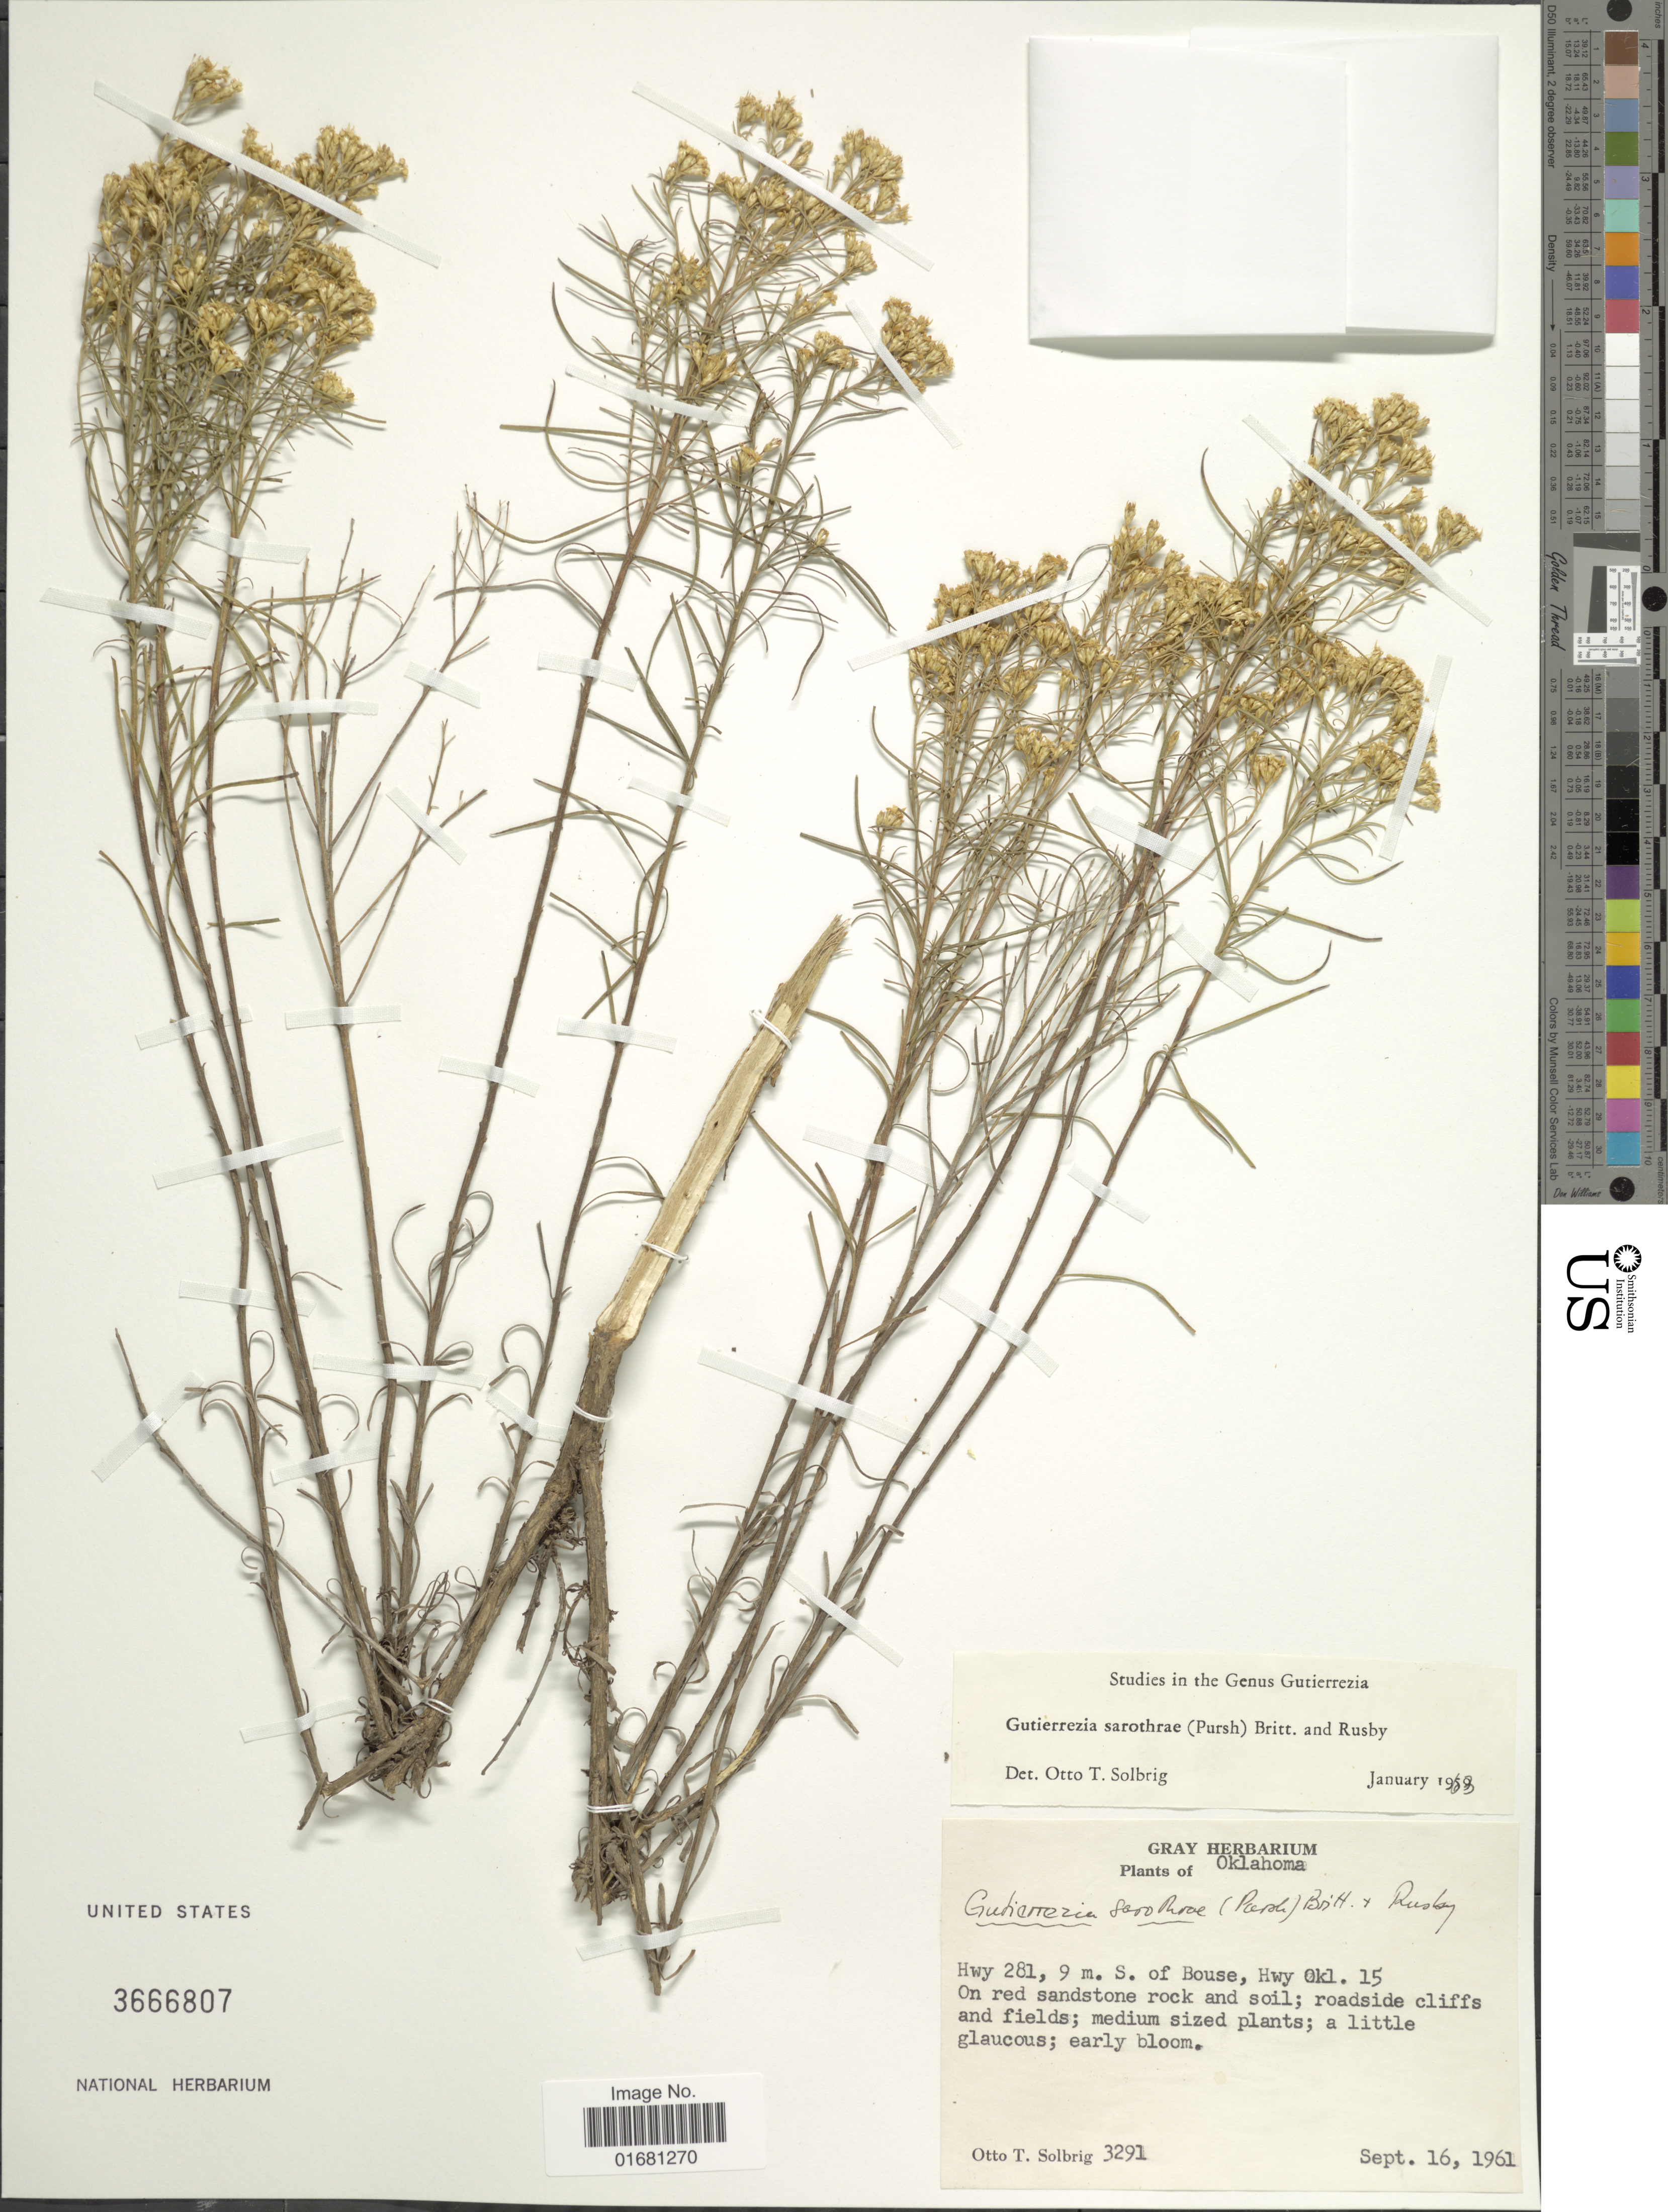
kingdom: Plantae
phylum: Tracheophyta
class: Magnoliopsida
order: Asterales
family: Asteraceae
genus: Gutierrezia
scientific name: Gutierrezia sarothrae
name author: (Pursh) Britton & Rusby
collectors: O. T. Solbrig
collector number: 3291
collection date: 1961-09-16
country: United States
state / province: Oklahoma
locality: Oklahoma. Hwy 281, 9 m. S. of. Bouse, Hwy Okl. 15. roadside cliffs and fields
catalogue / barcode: US 3666807